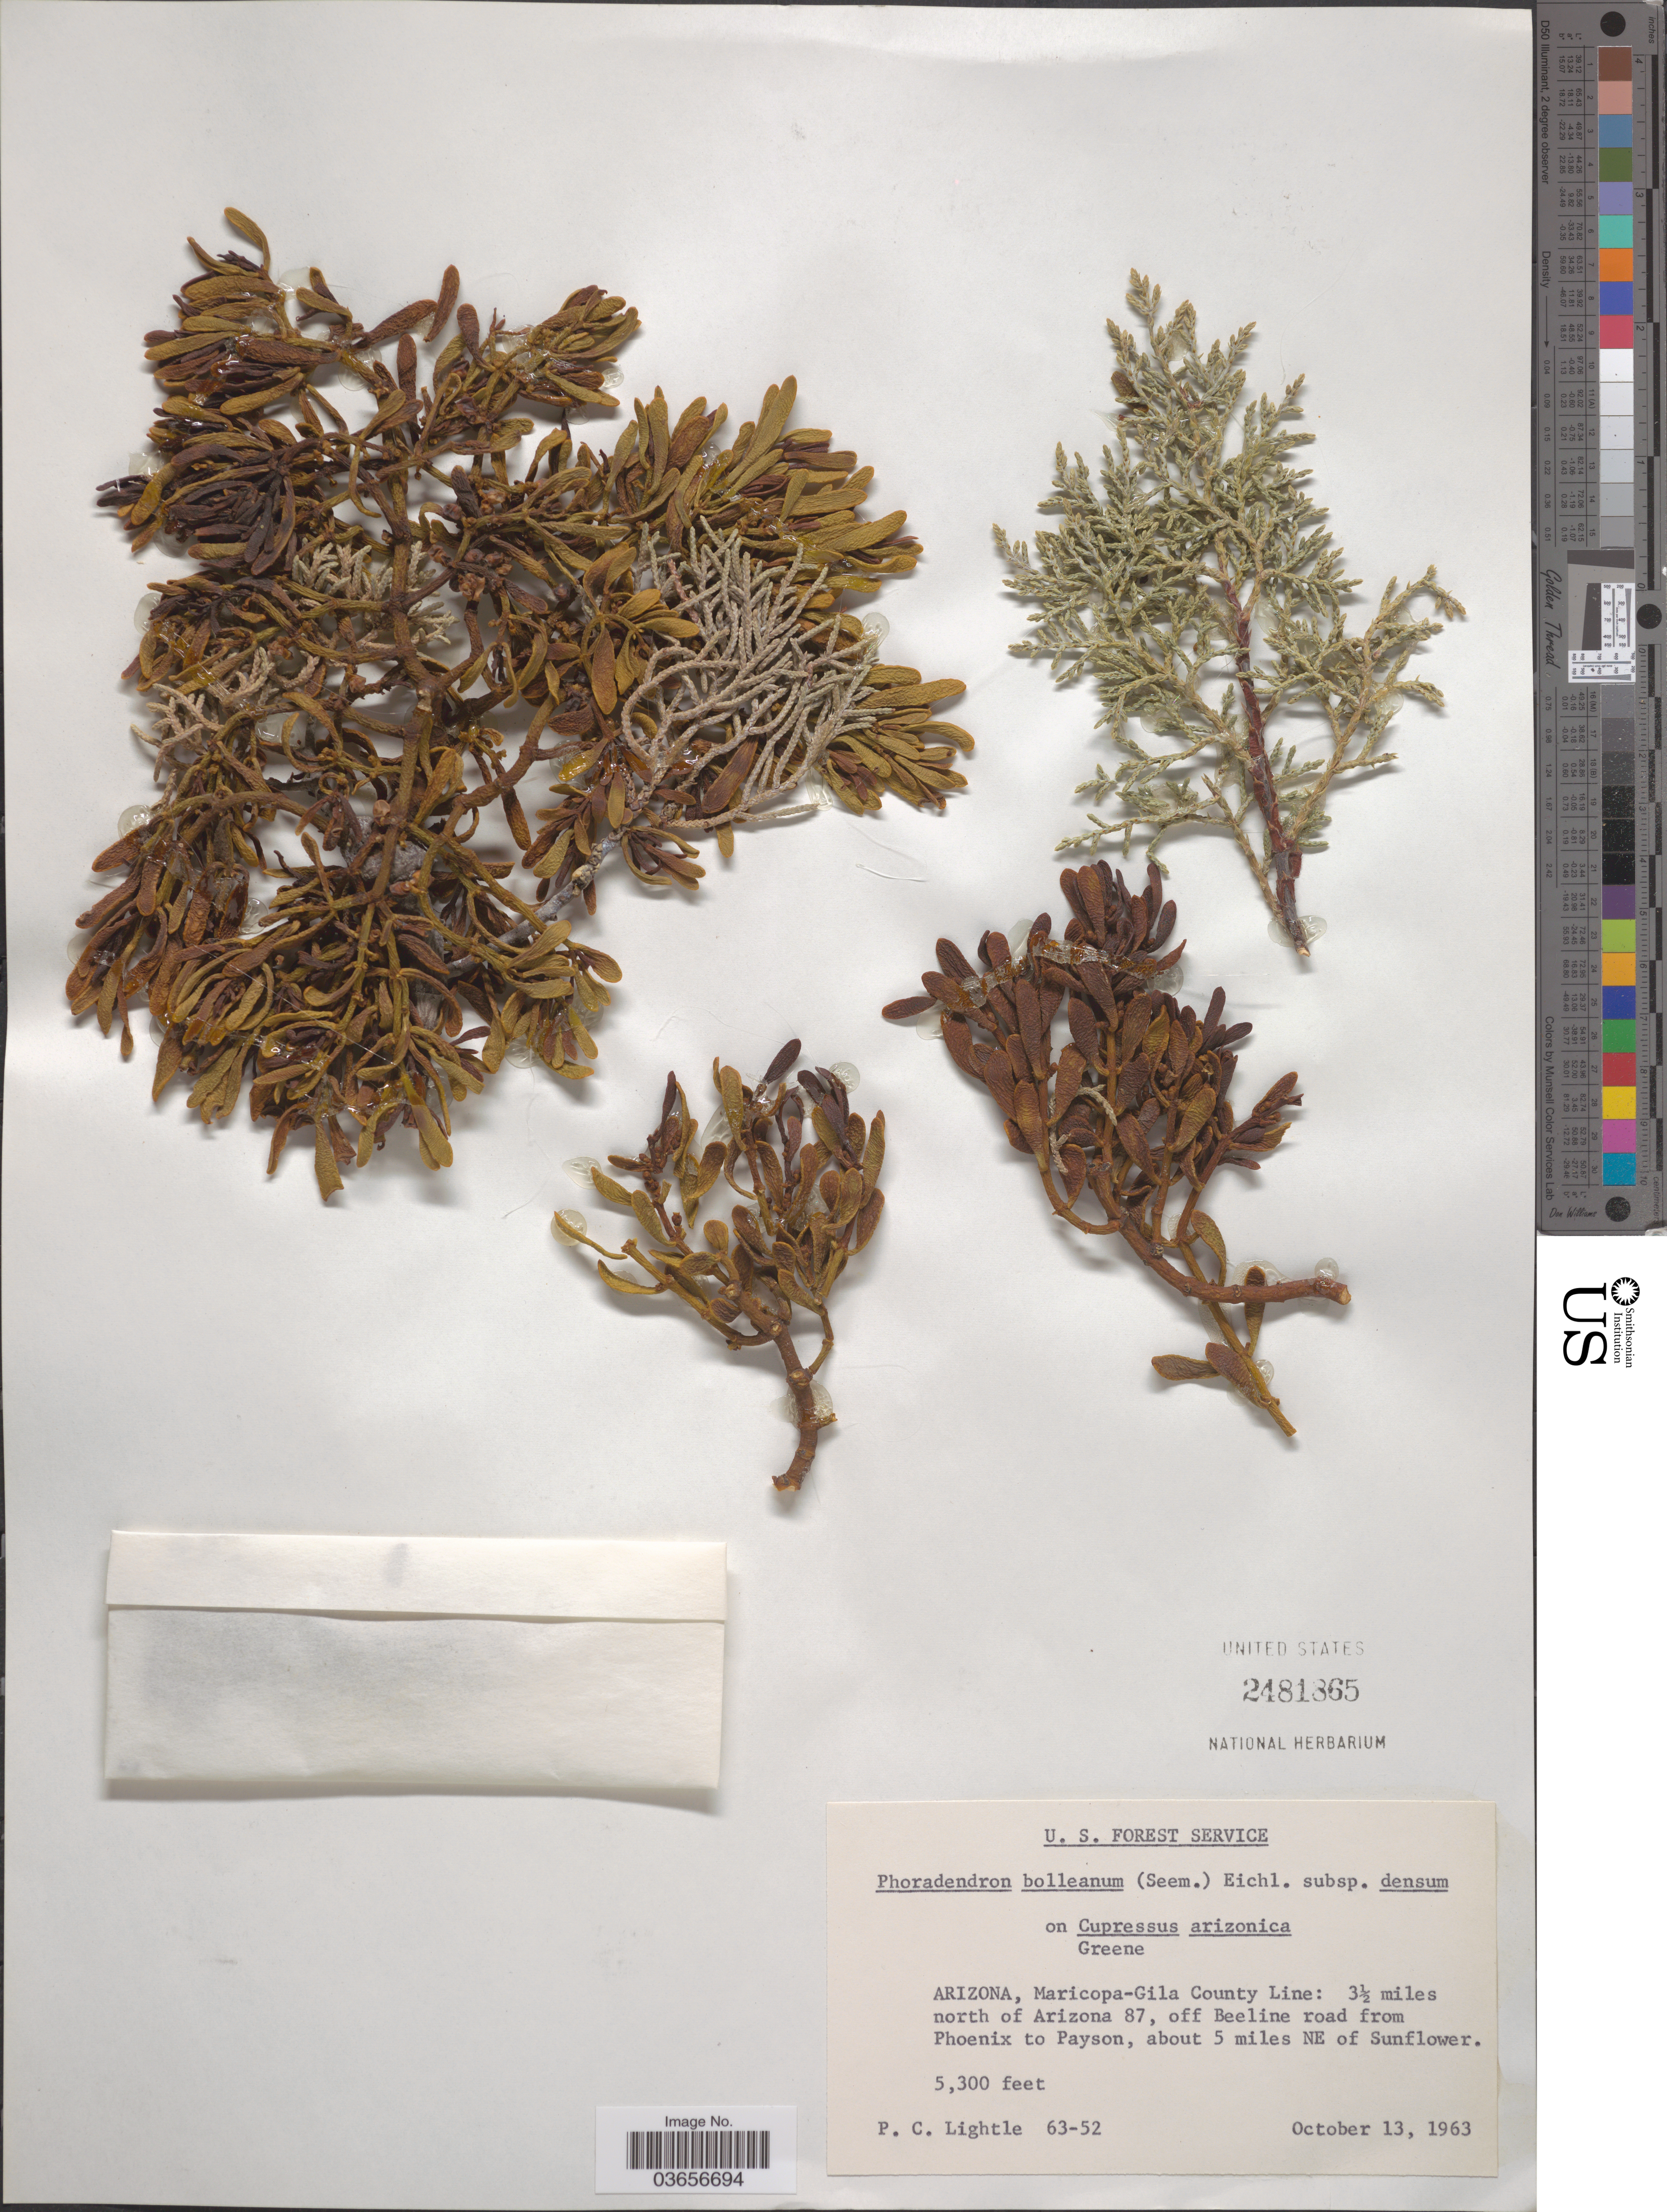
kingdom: Plantae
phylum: Tracheophyta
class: Magnoliopsida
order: Santalales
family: Viscaceae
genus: Phoradendron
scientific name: Phoradendron bolleanum var. densum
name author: (Torr. ex Trel.) Fosberg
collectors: P. Lightle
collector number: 63-52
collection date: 1963-10-13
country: United States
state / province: Arizona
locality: Maricopa-Gila County Line: 3½ miles north of Arizona 87, off Beeline road from Phoenix to Payson, about 5 miles NE of Sunflower.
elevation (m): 1615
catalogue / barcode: US 2481865